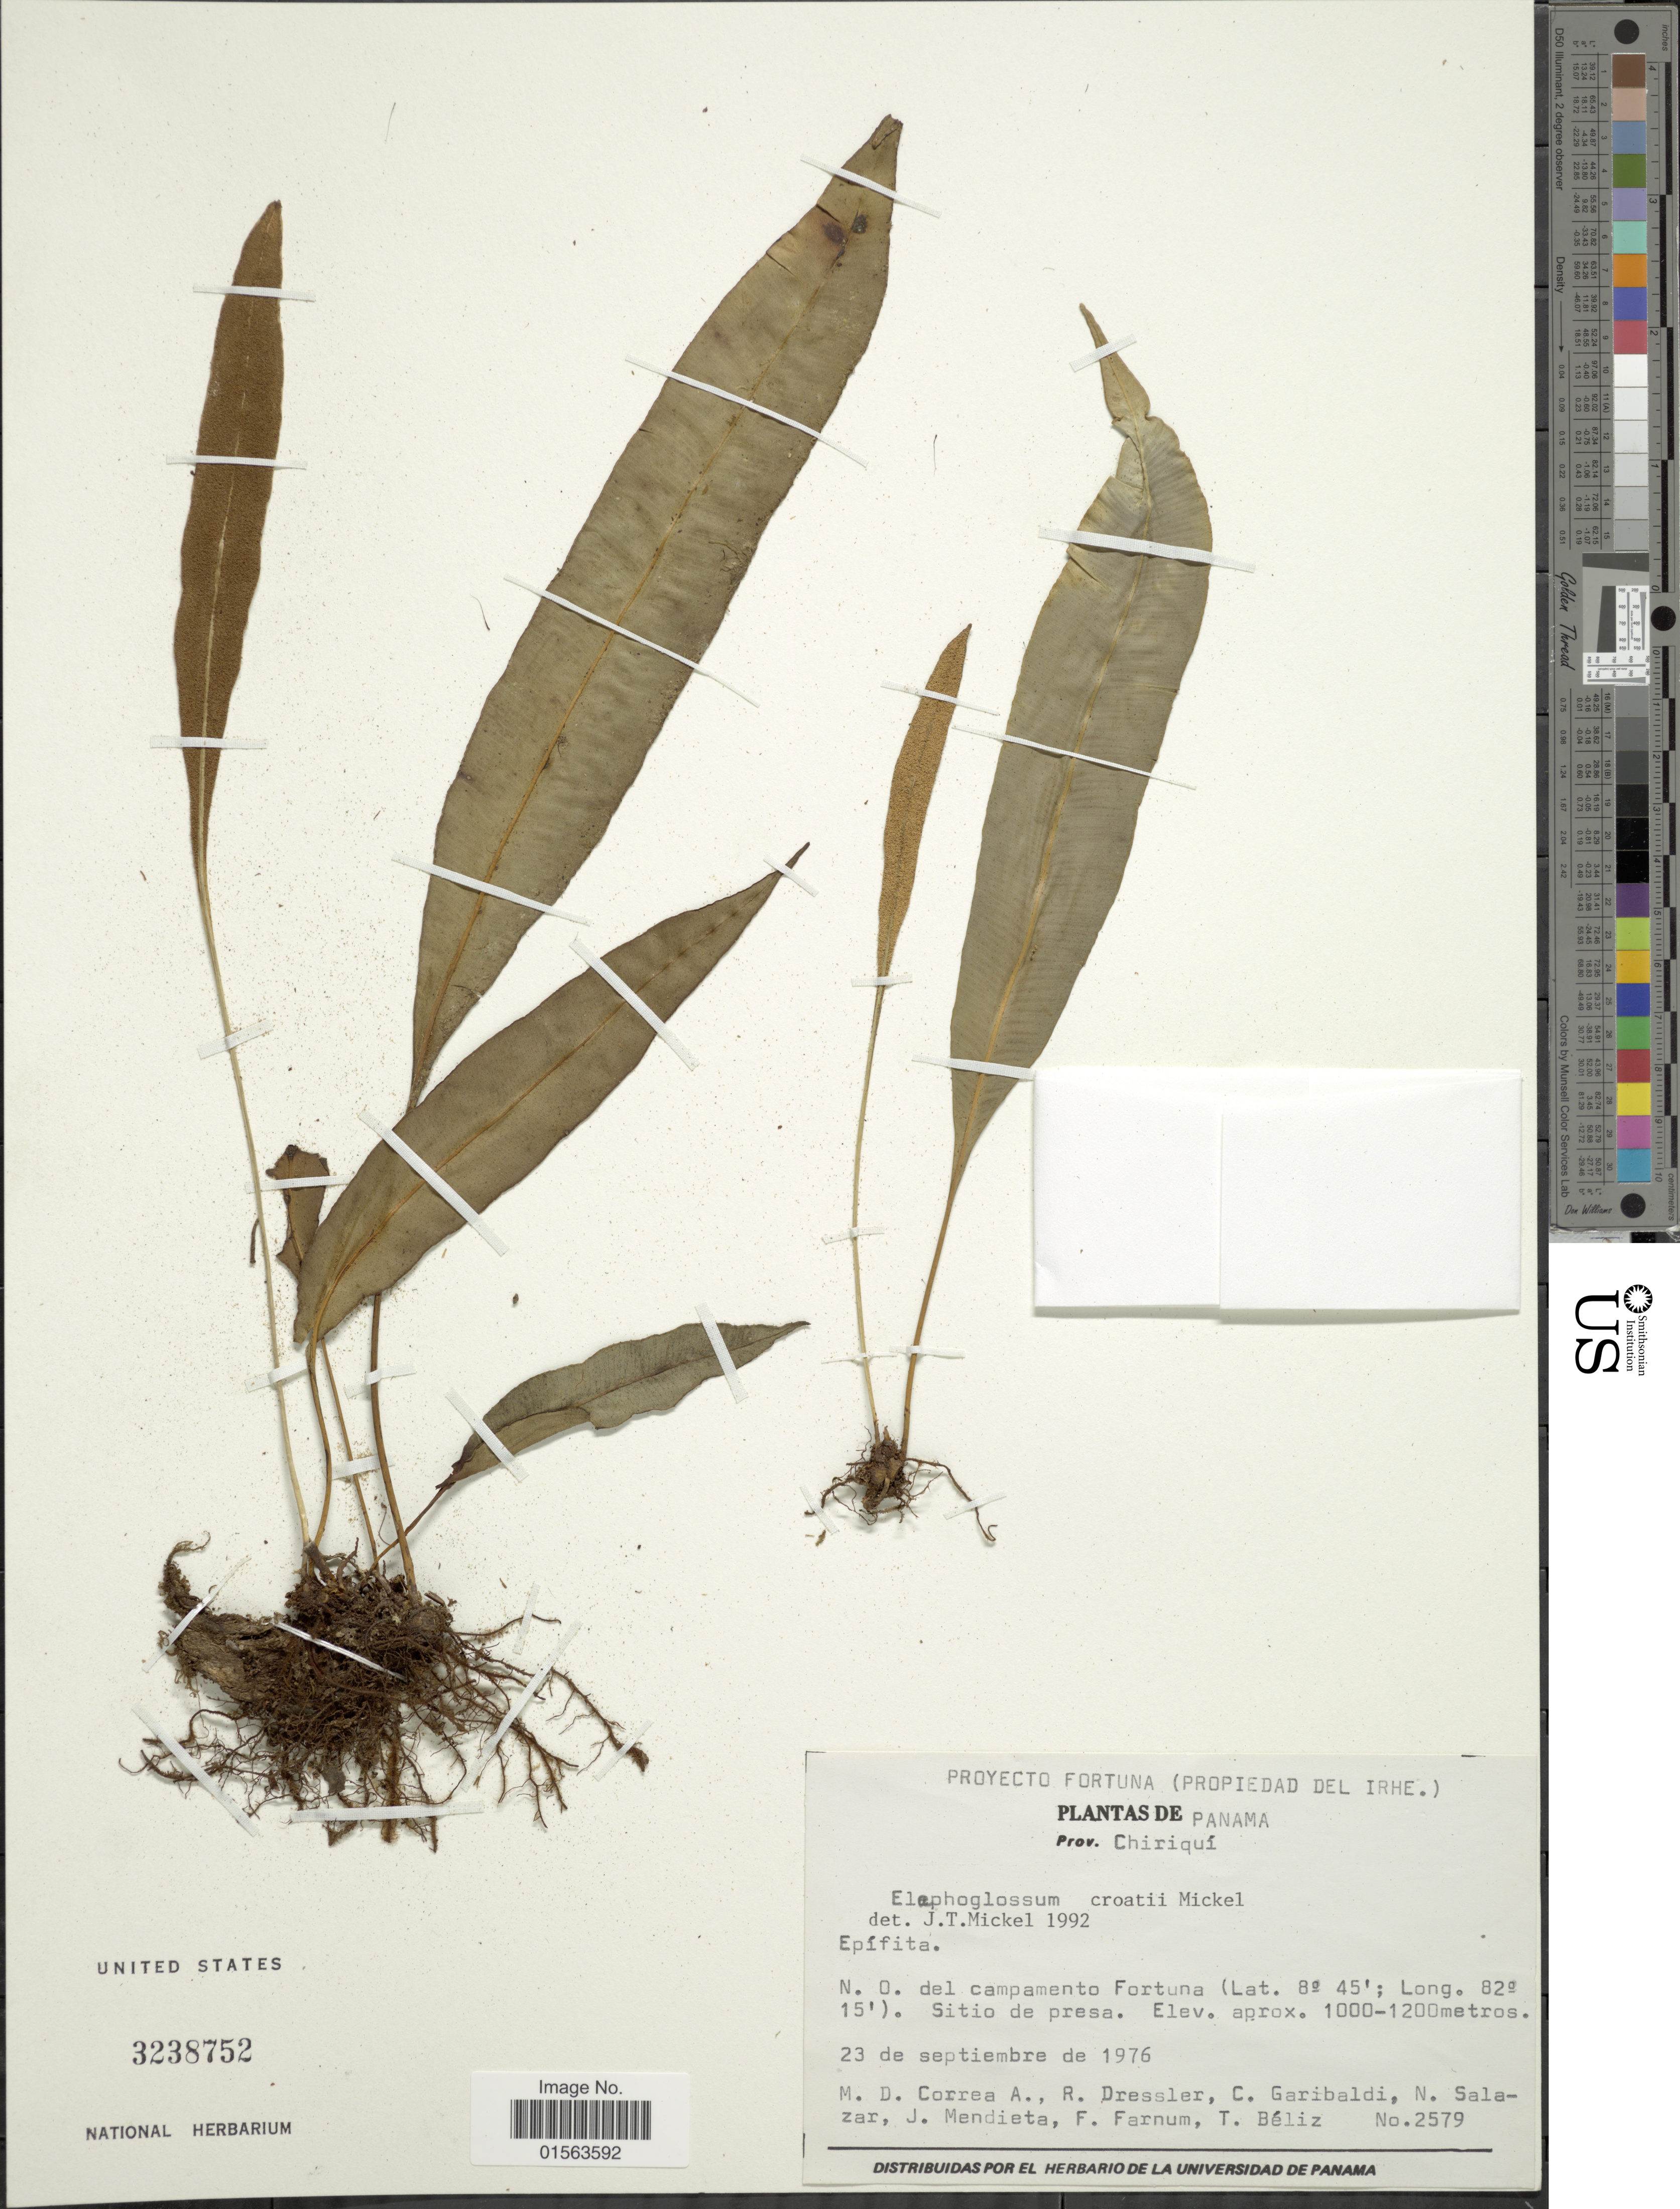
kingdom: Plantae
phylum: Tracheophyta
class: Polypodiopsida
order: Polypodiales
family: Dryopteridaceae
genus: Elaphoglossum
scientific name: Elaphoglossum croatii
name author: Mickel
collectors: M. D. Corrêa-A., R. Dressler, C. Garibaldi, N. Salazar & et al.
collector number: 2579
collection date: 1976-09-23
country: Panama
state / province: Chiriqui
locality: Prov. Chiriqui, N.O. del campamento Fortuna, Sitio de presa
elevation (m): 1000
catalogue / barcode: US 3238752